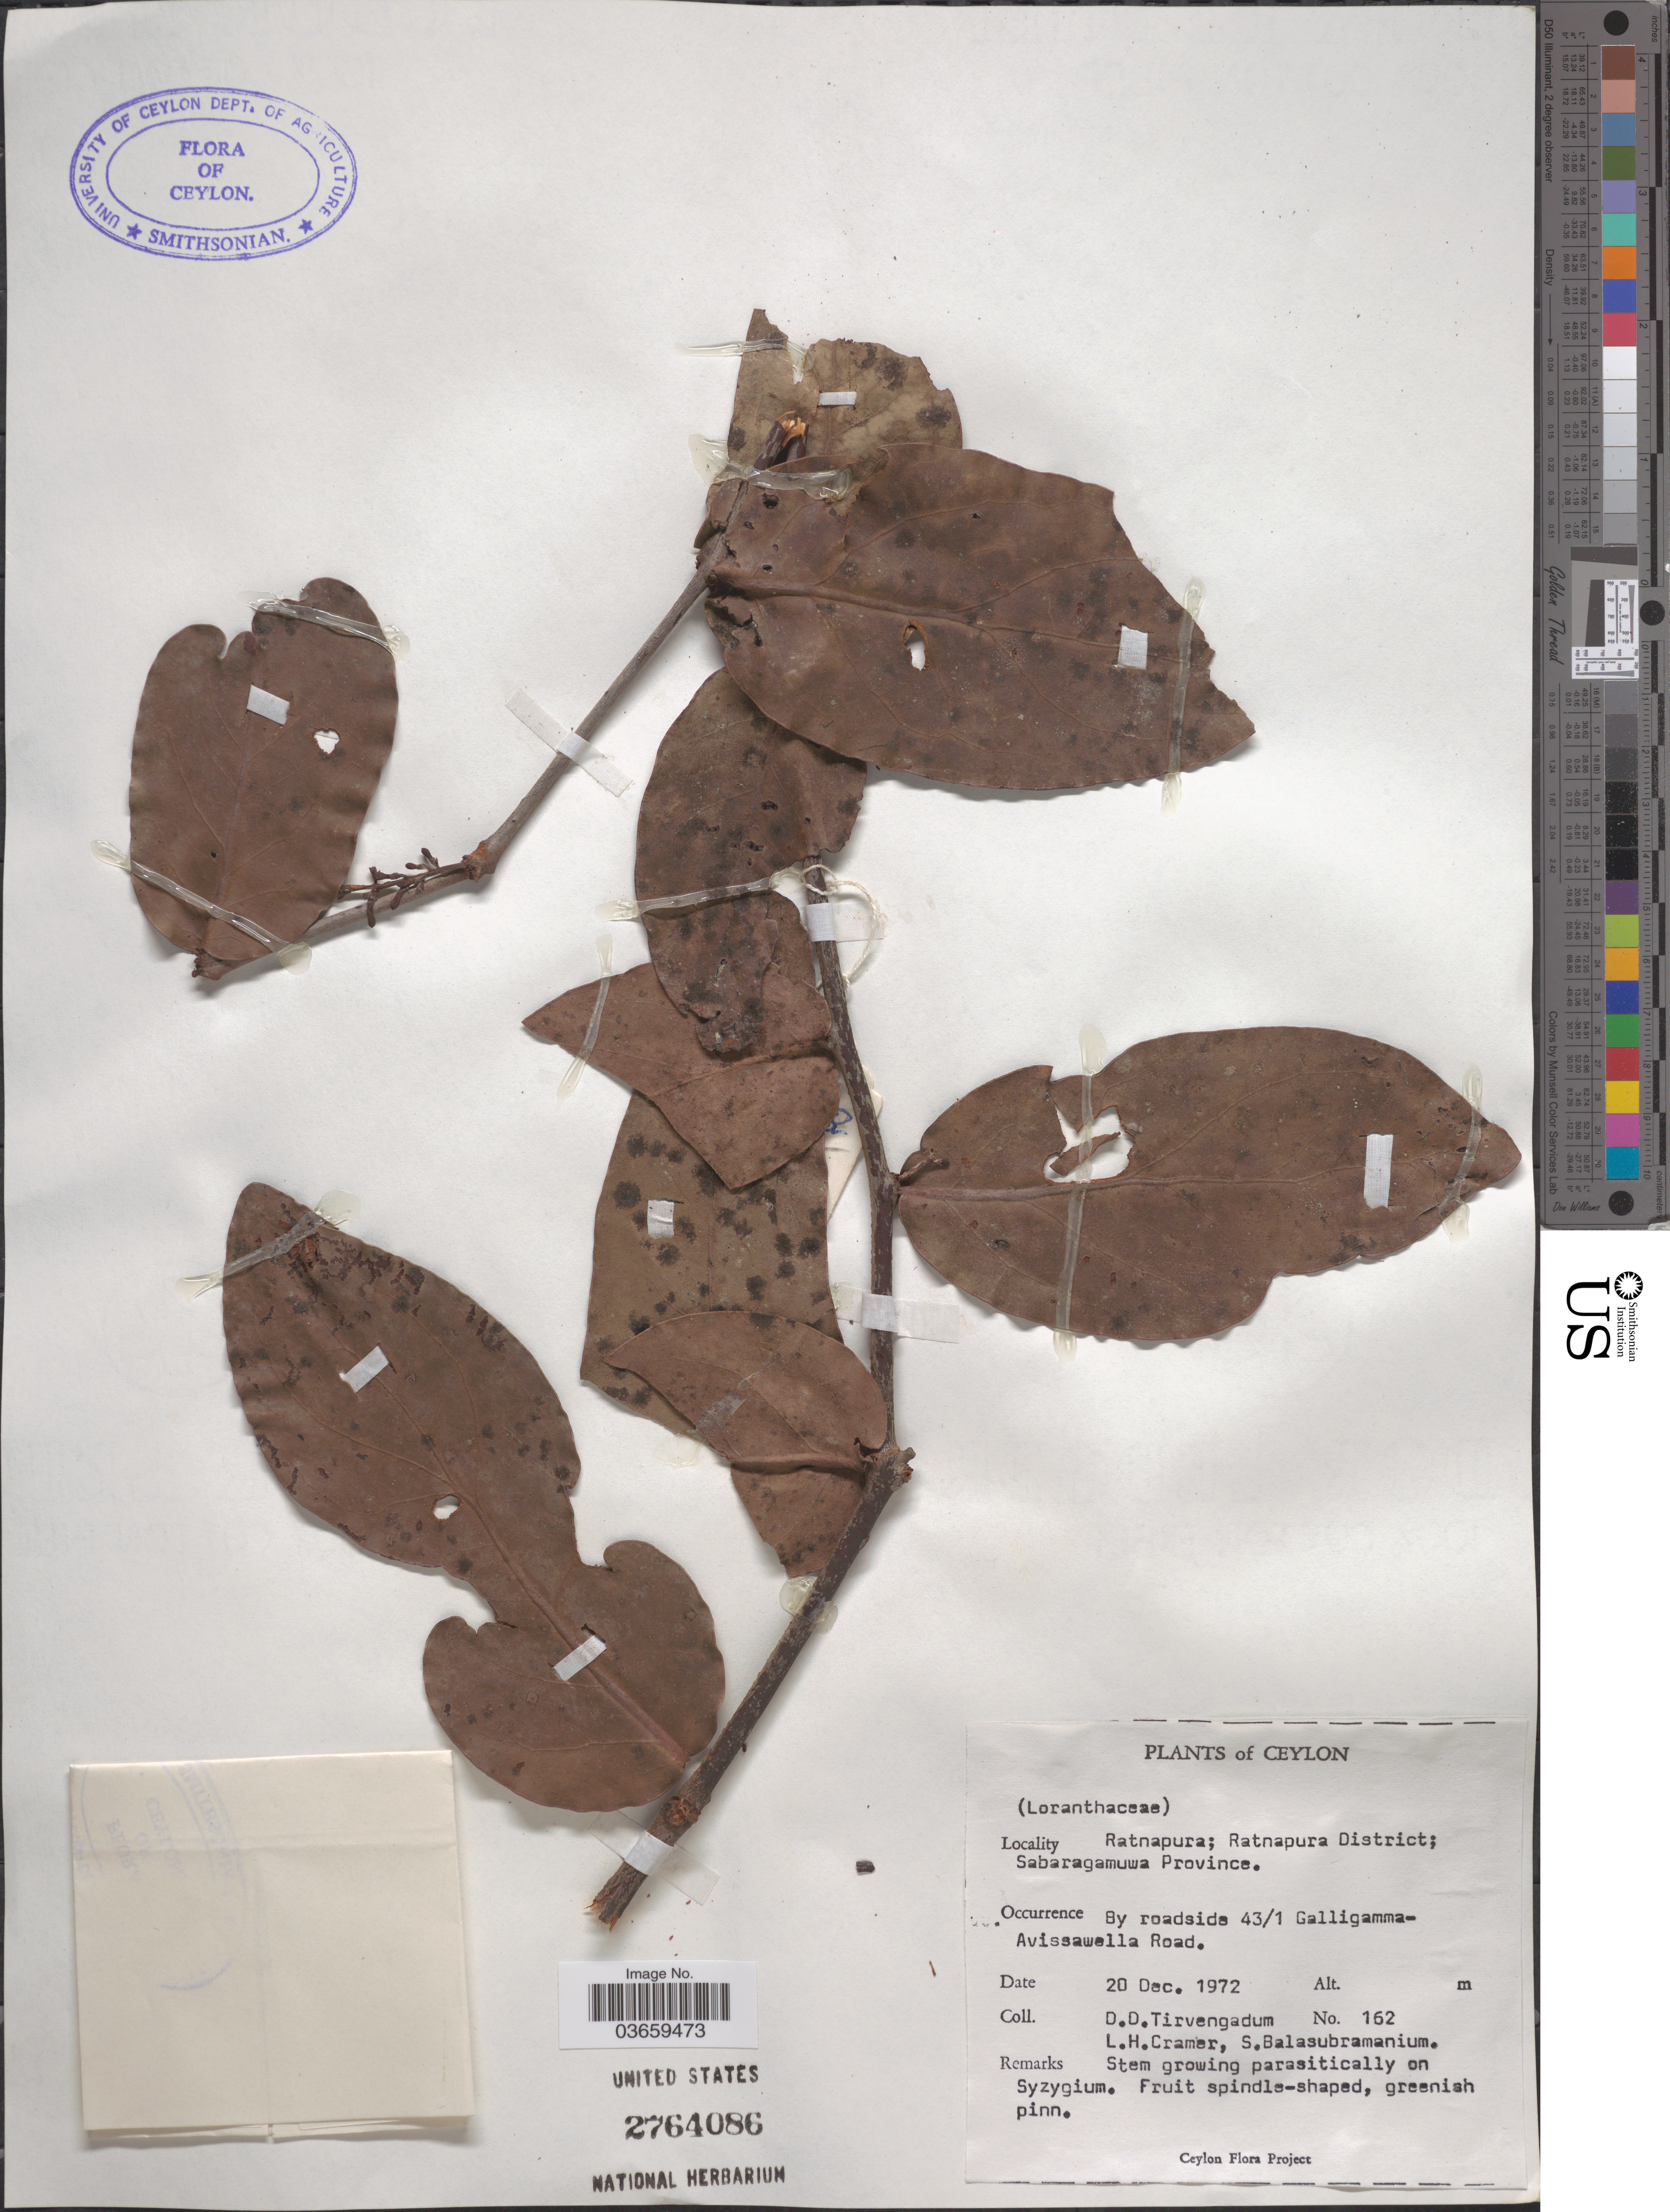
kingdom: Plantae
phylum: Tracheophyta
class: Magnoliopsida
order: Santalales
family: Loranthaceae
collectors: D. Tirvengadum, L. H. Cramer & S. Balasubramanium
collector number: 162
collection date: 1972-12-20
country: Sri Lanka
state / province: Sabaragamuwa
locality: Ceylon. Ratnapura; Ratnapura District. By roadside 43/1 Galligamma-avissawella Road.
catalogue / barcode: US 2764086